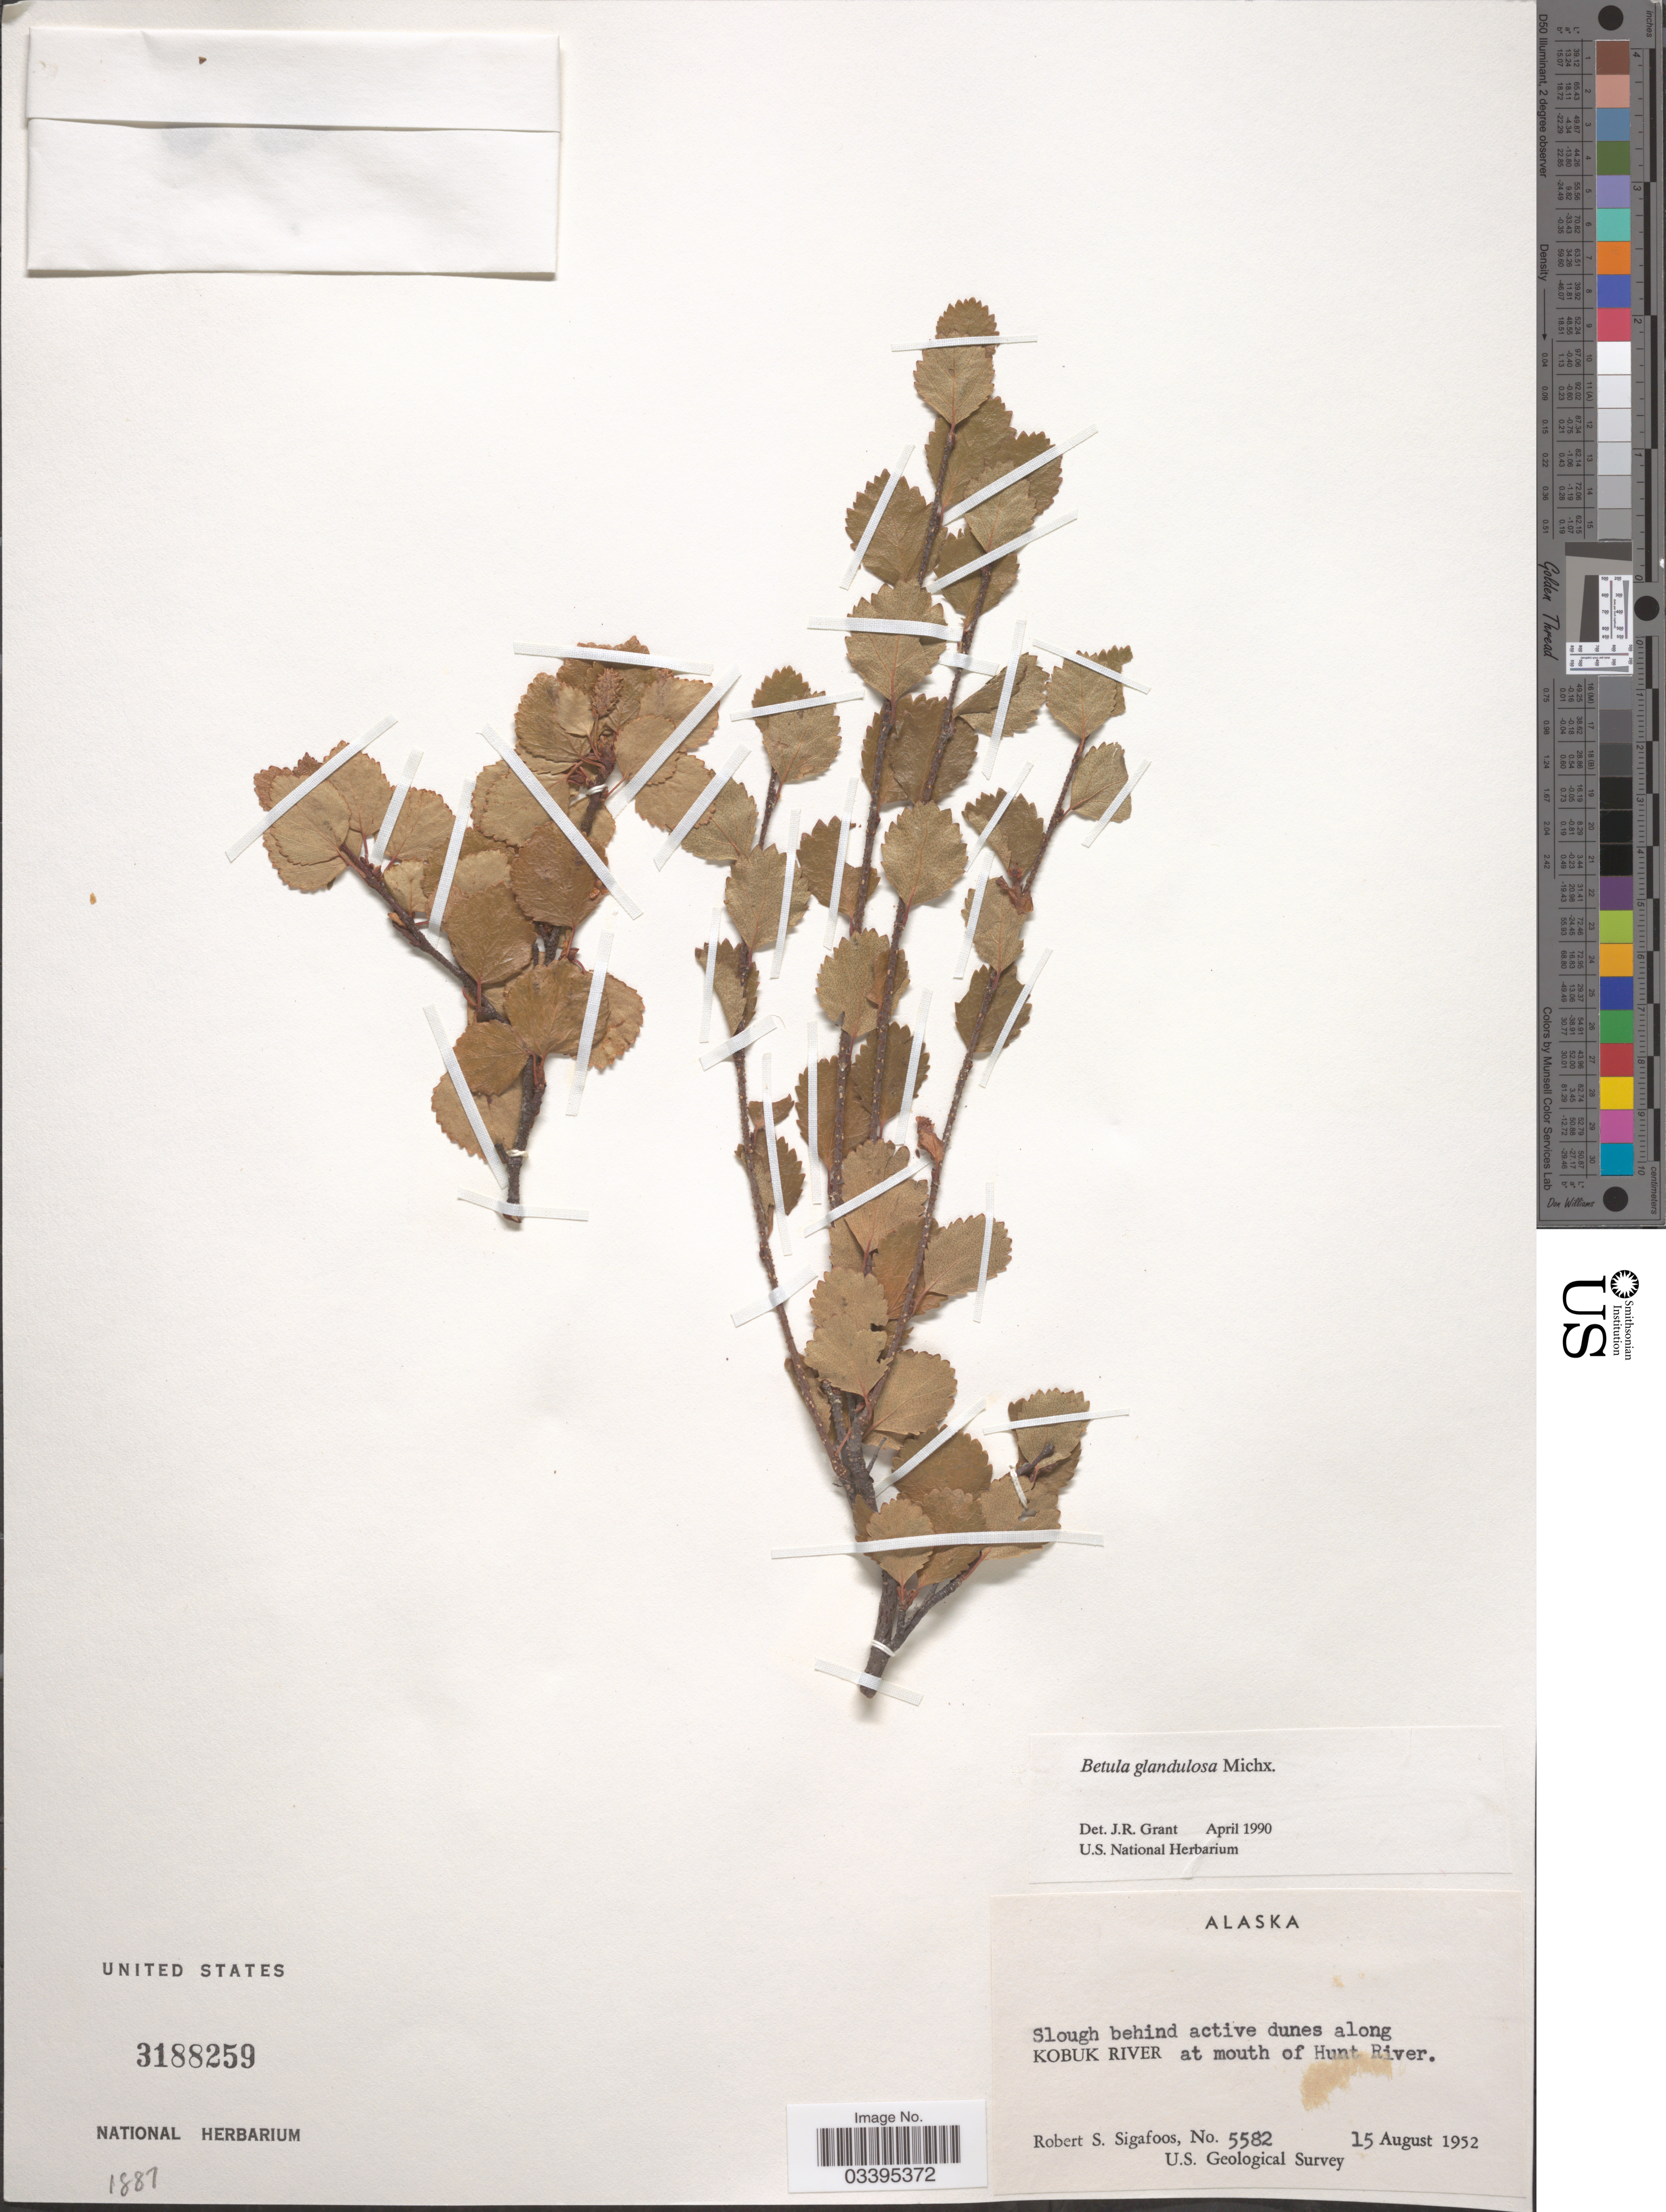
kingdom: Plantae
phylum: Tracheophyta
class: Magnoliopsida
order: Fagales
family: Betulaceae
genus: Betula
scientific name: Betula glandulosa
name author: Michx.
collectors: R. Sigafoos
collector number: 5582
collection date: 1952-08-15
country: United States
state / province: Alaska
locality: Slough behind active dunes along Kobuk River at mouth of Hunt River.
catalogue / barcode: US 3188259